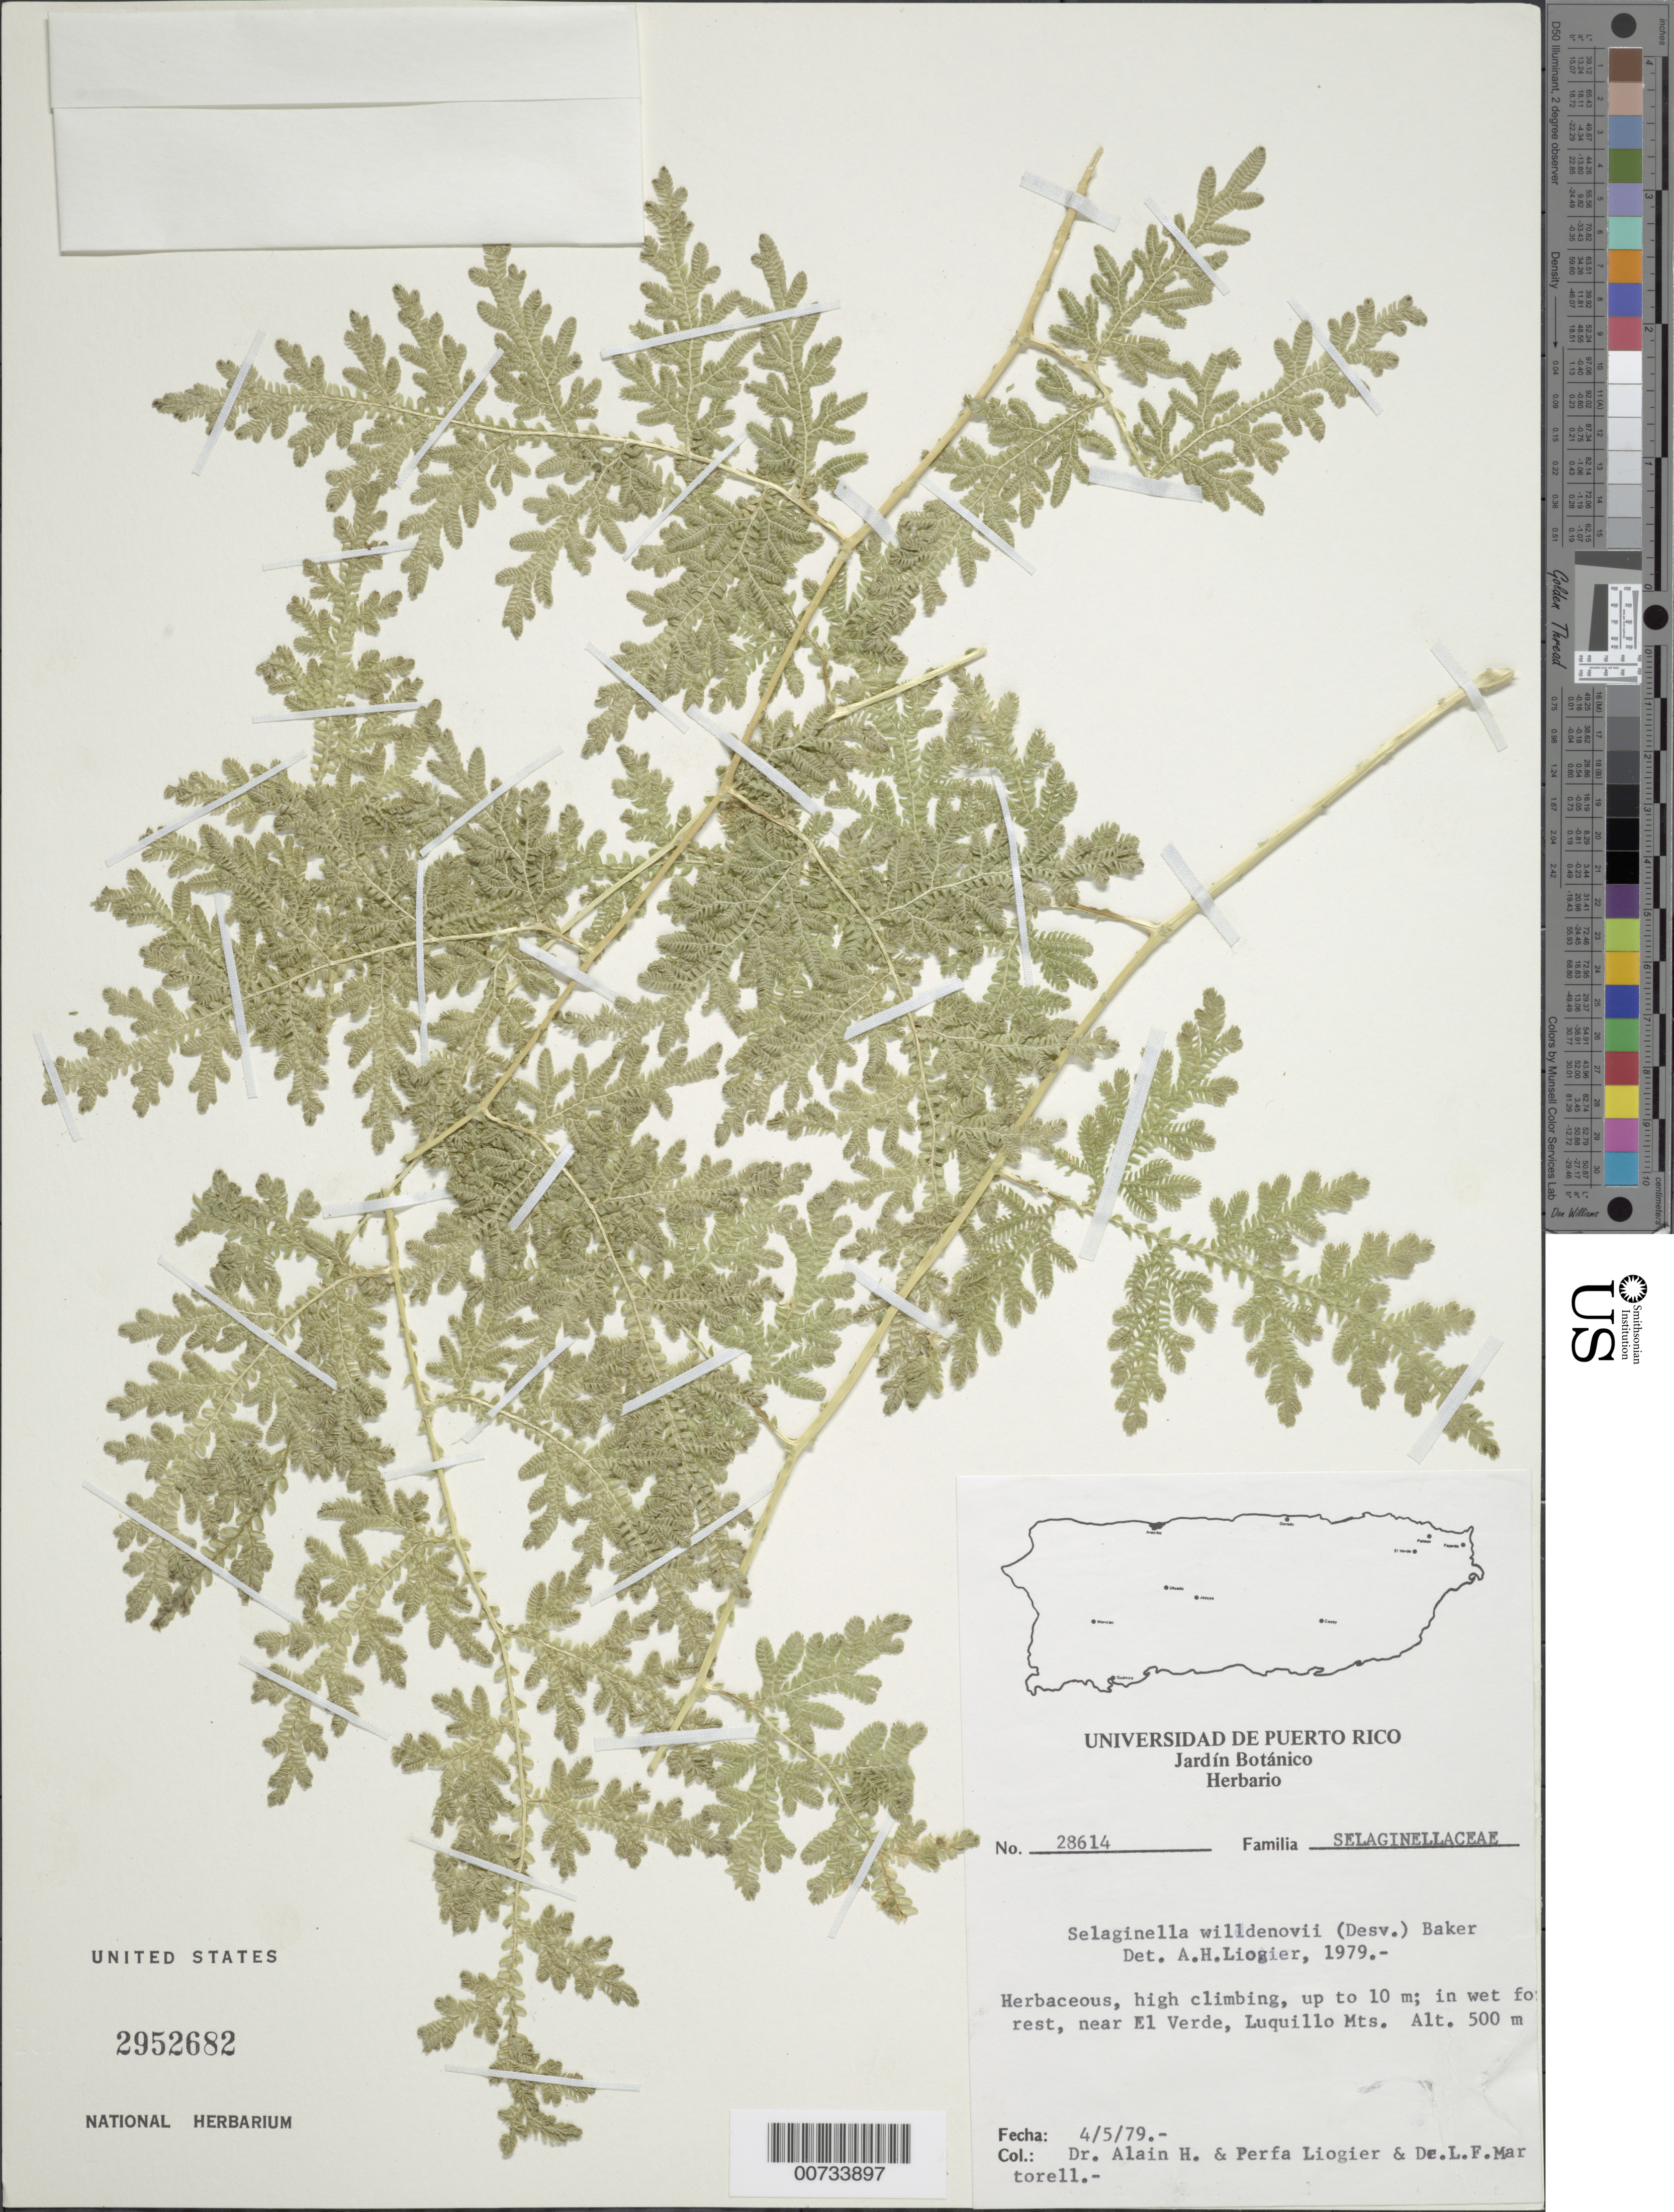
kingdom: Plantae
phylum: Tracheophyta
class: Lycopodiopsida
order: Selaginellales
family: Selaginellaceae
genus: Selaginella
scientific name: Selaginella willdenowii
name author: (Desv. ex Poir.) Baker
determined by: Liogier, Alain H.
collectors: A. H. Liogier, M. P. Liogier & L. Martorell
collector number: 28614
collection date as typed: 05 Apr 1979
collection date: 1979-04-05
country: Puerto Rico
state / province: Luquillo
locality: El Verde, Luquillo Mts.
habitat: Wet forest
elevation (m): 500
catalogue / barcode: US 2952682